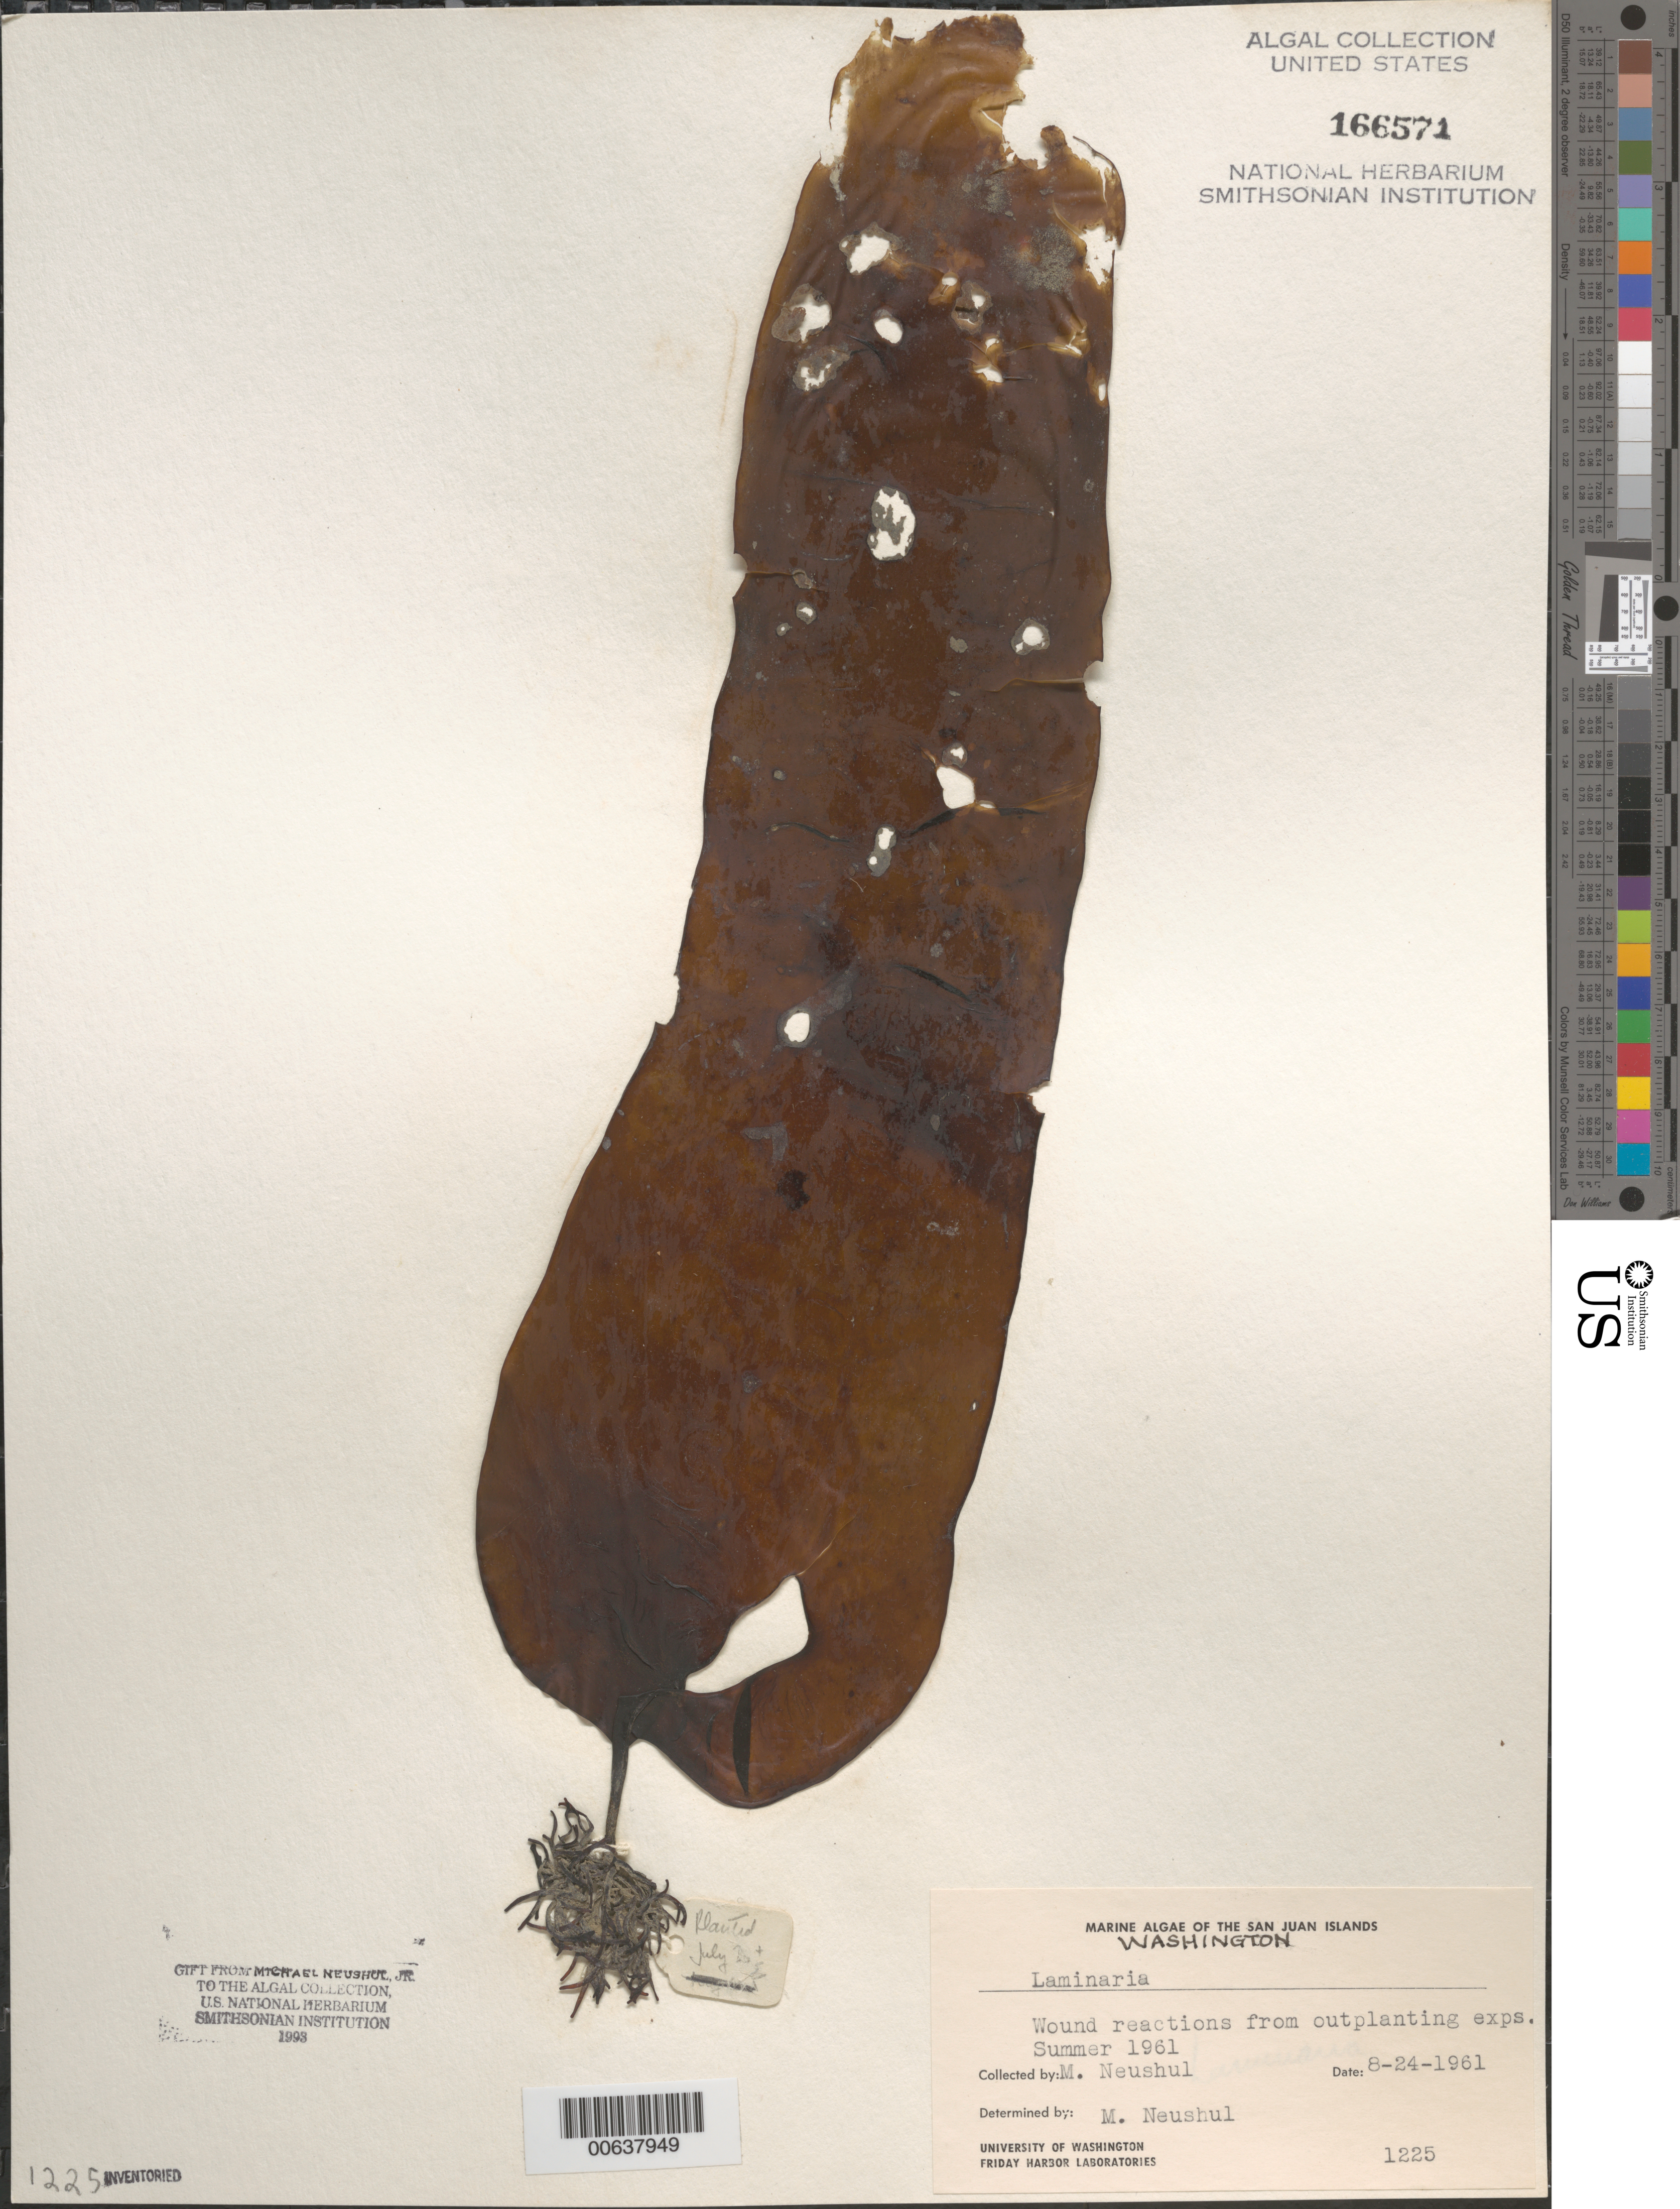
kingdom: Chromista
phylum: Ochrophyta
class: Phaeophyceae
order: Laminariales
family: Laminariaceae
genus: Laminaria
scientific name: Laminaria sp.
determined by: Neushul, M.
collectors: M. Neushul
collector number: Neushul 1225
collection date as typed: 24 Aug 1961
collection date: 1961-08-24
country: United States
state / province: Washington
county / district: San Juan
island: San Juan Islands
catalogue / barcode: US 166571